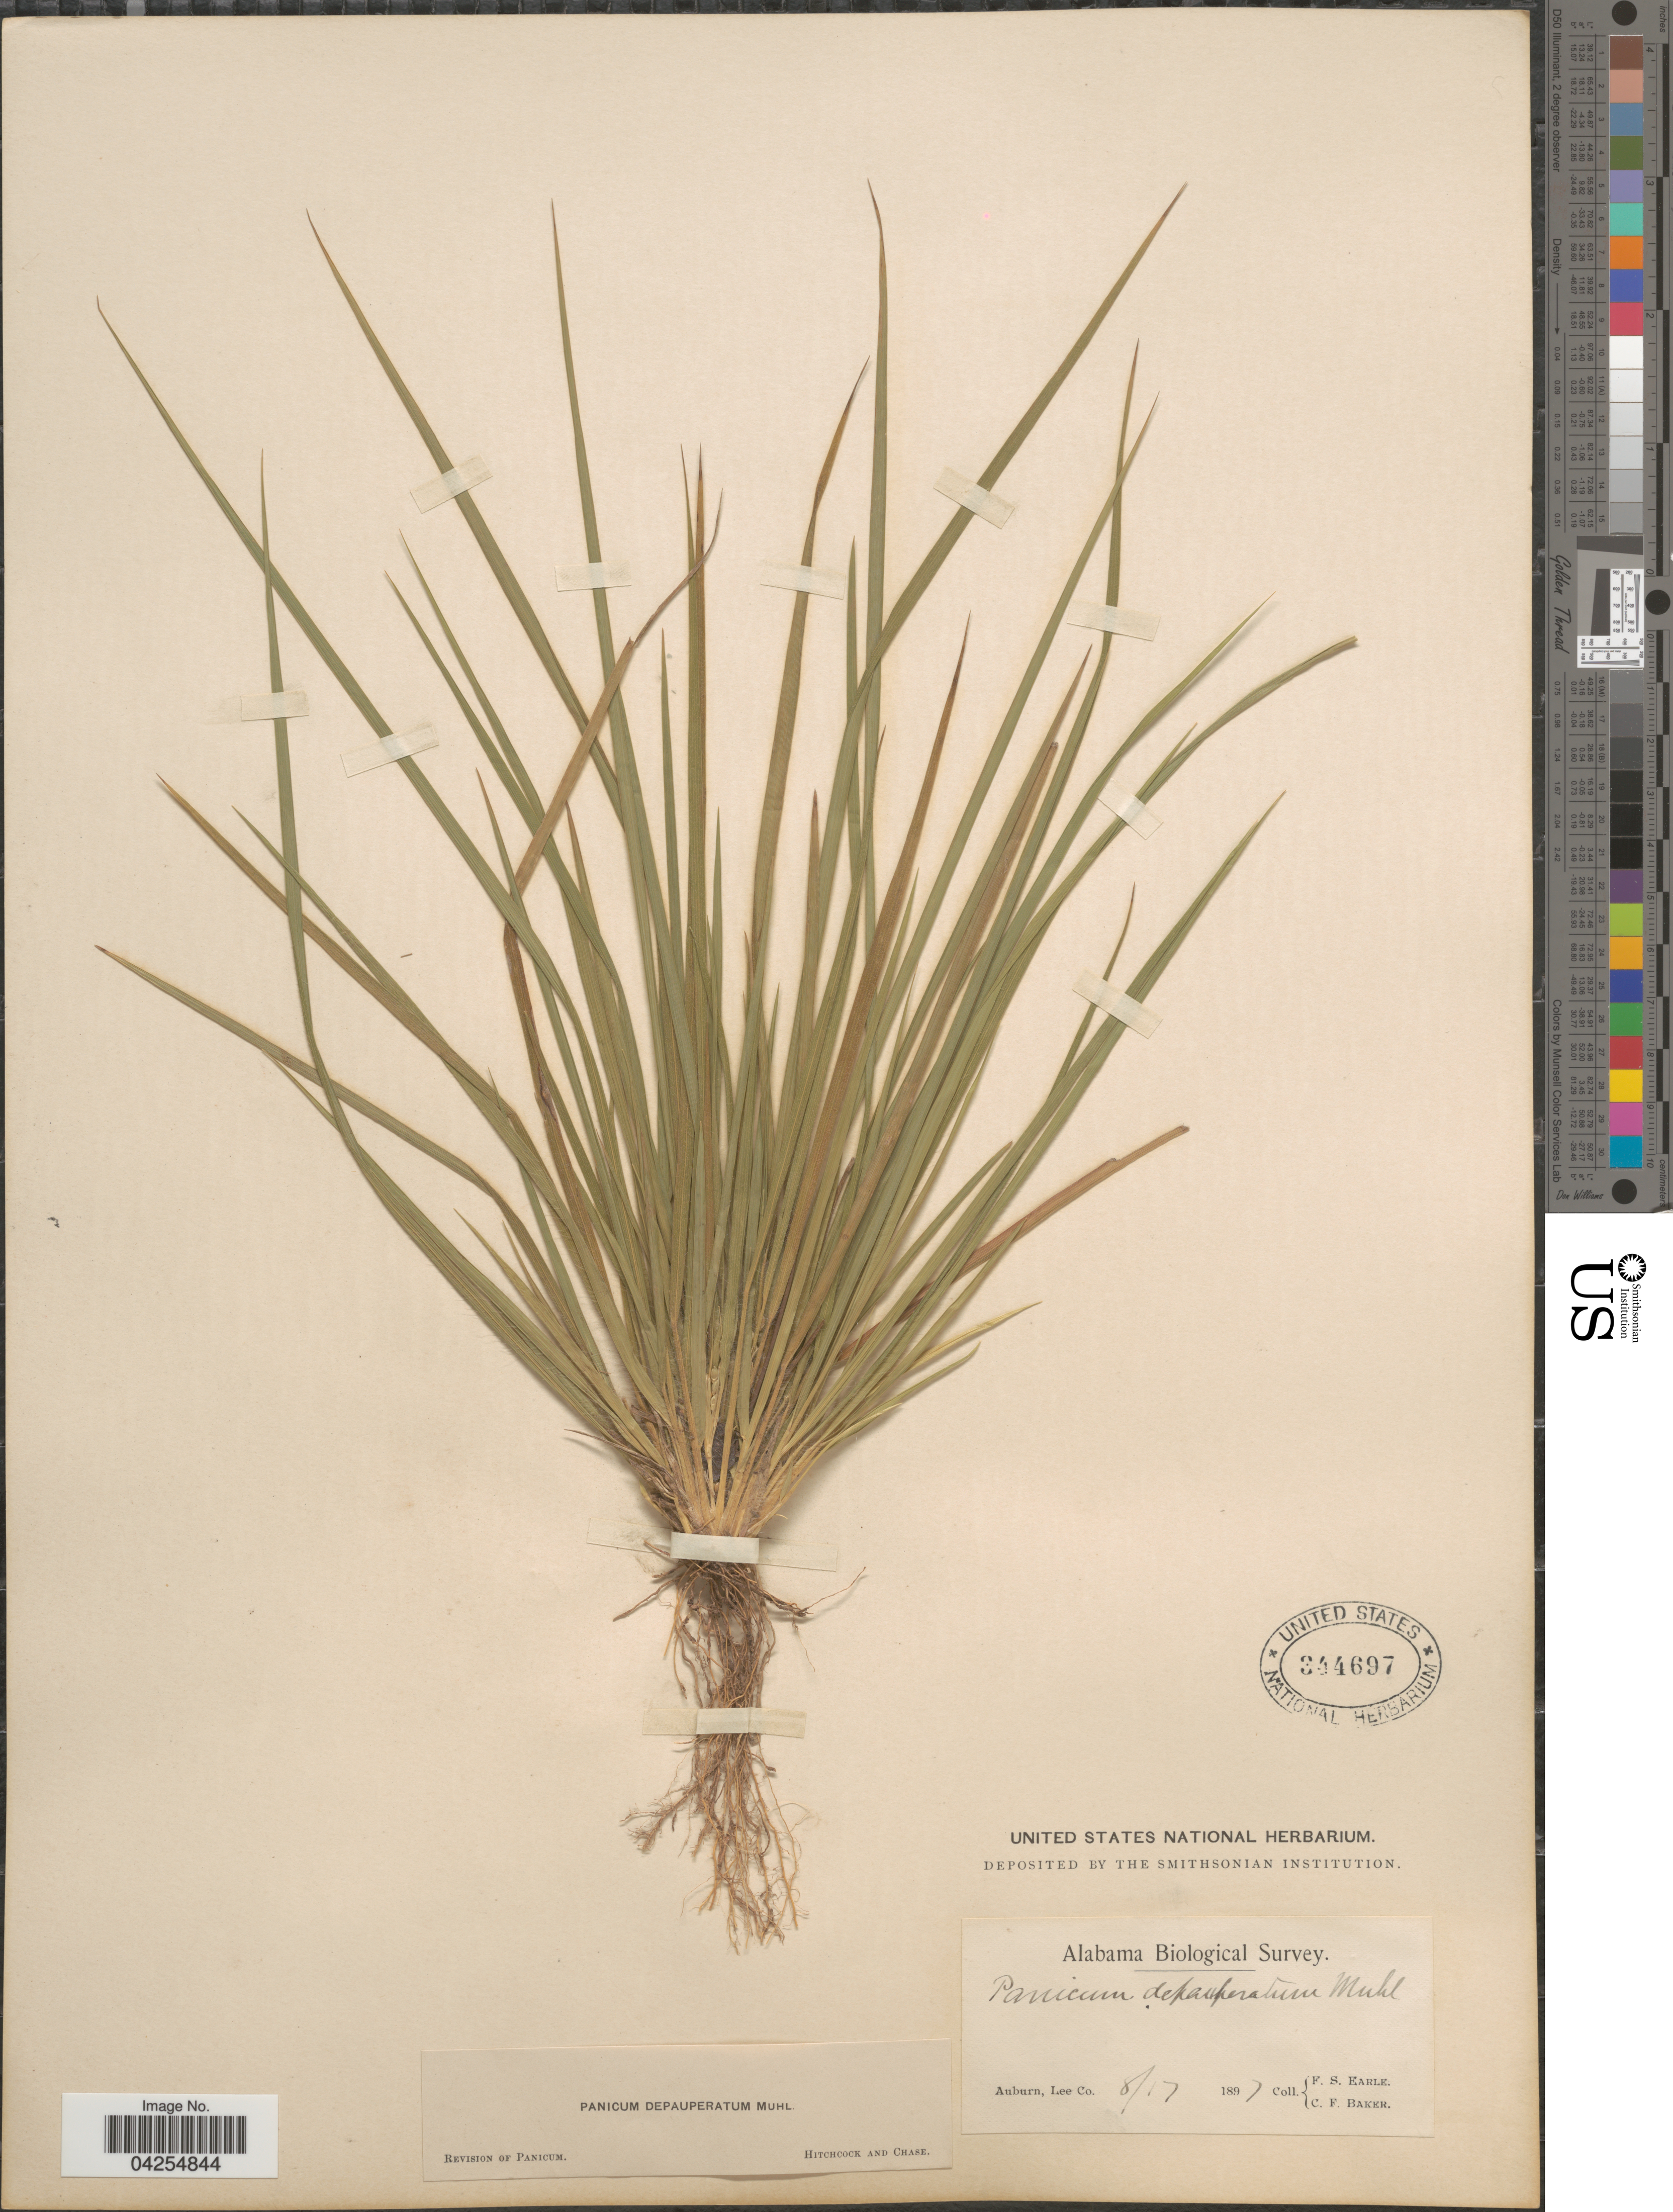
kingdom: Plantae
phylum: Tracheophyta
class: Liliopsida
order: Poales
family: Poaceae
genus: Dichanthelium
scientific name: Dichanthelium depauperatum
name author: (Muhl.) Gould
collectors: F. S. Earle & C. F. Baker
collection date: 1897-08-17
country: United States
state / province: Alabama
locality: Alabama Biological Survey. Auburn, Lee Co.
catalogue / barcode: US 344697